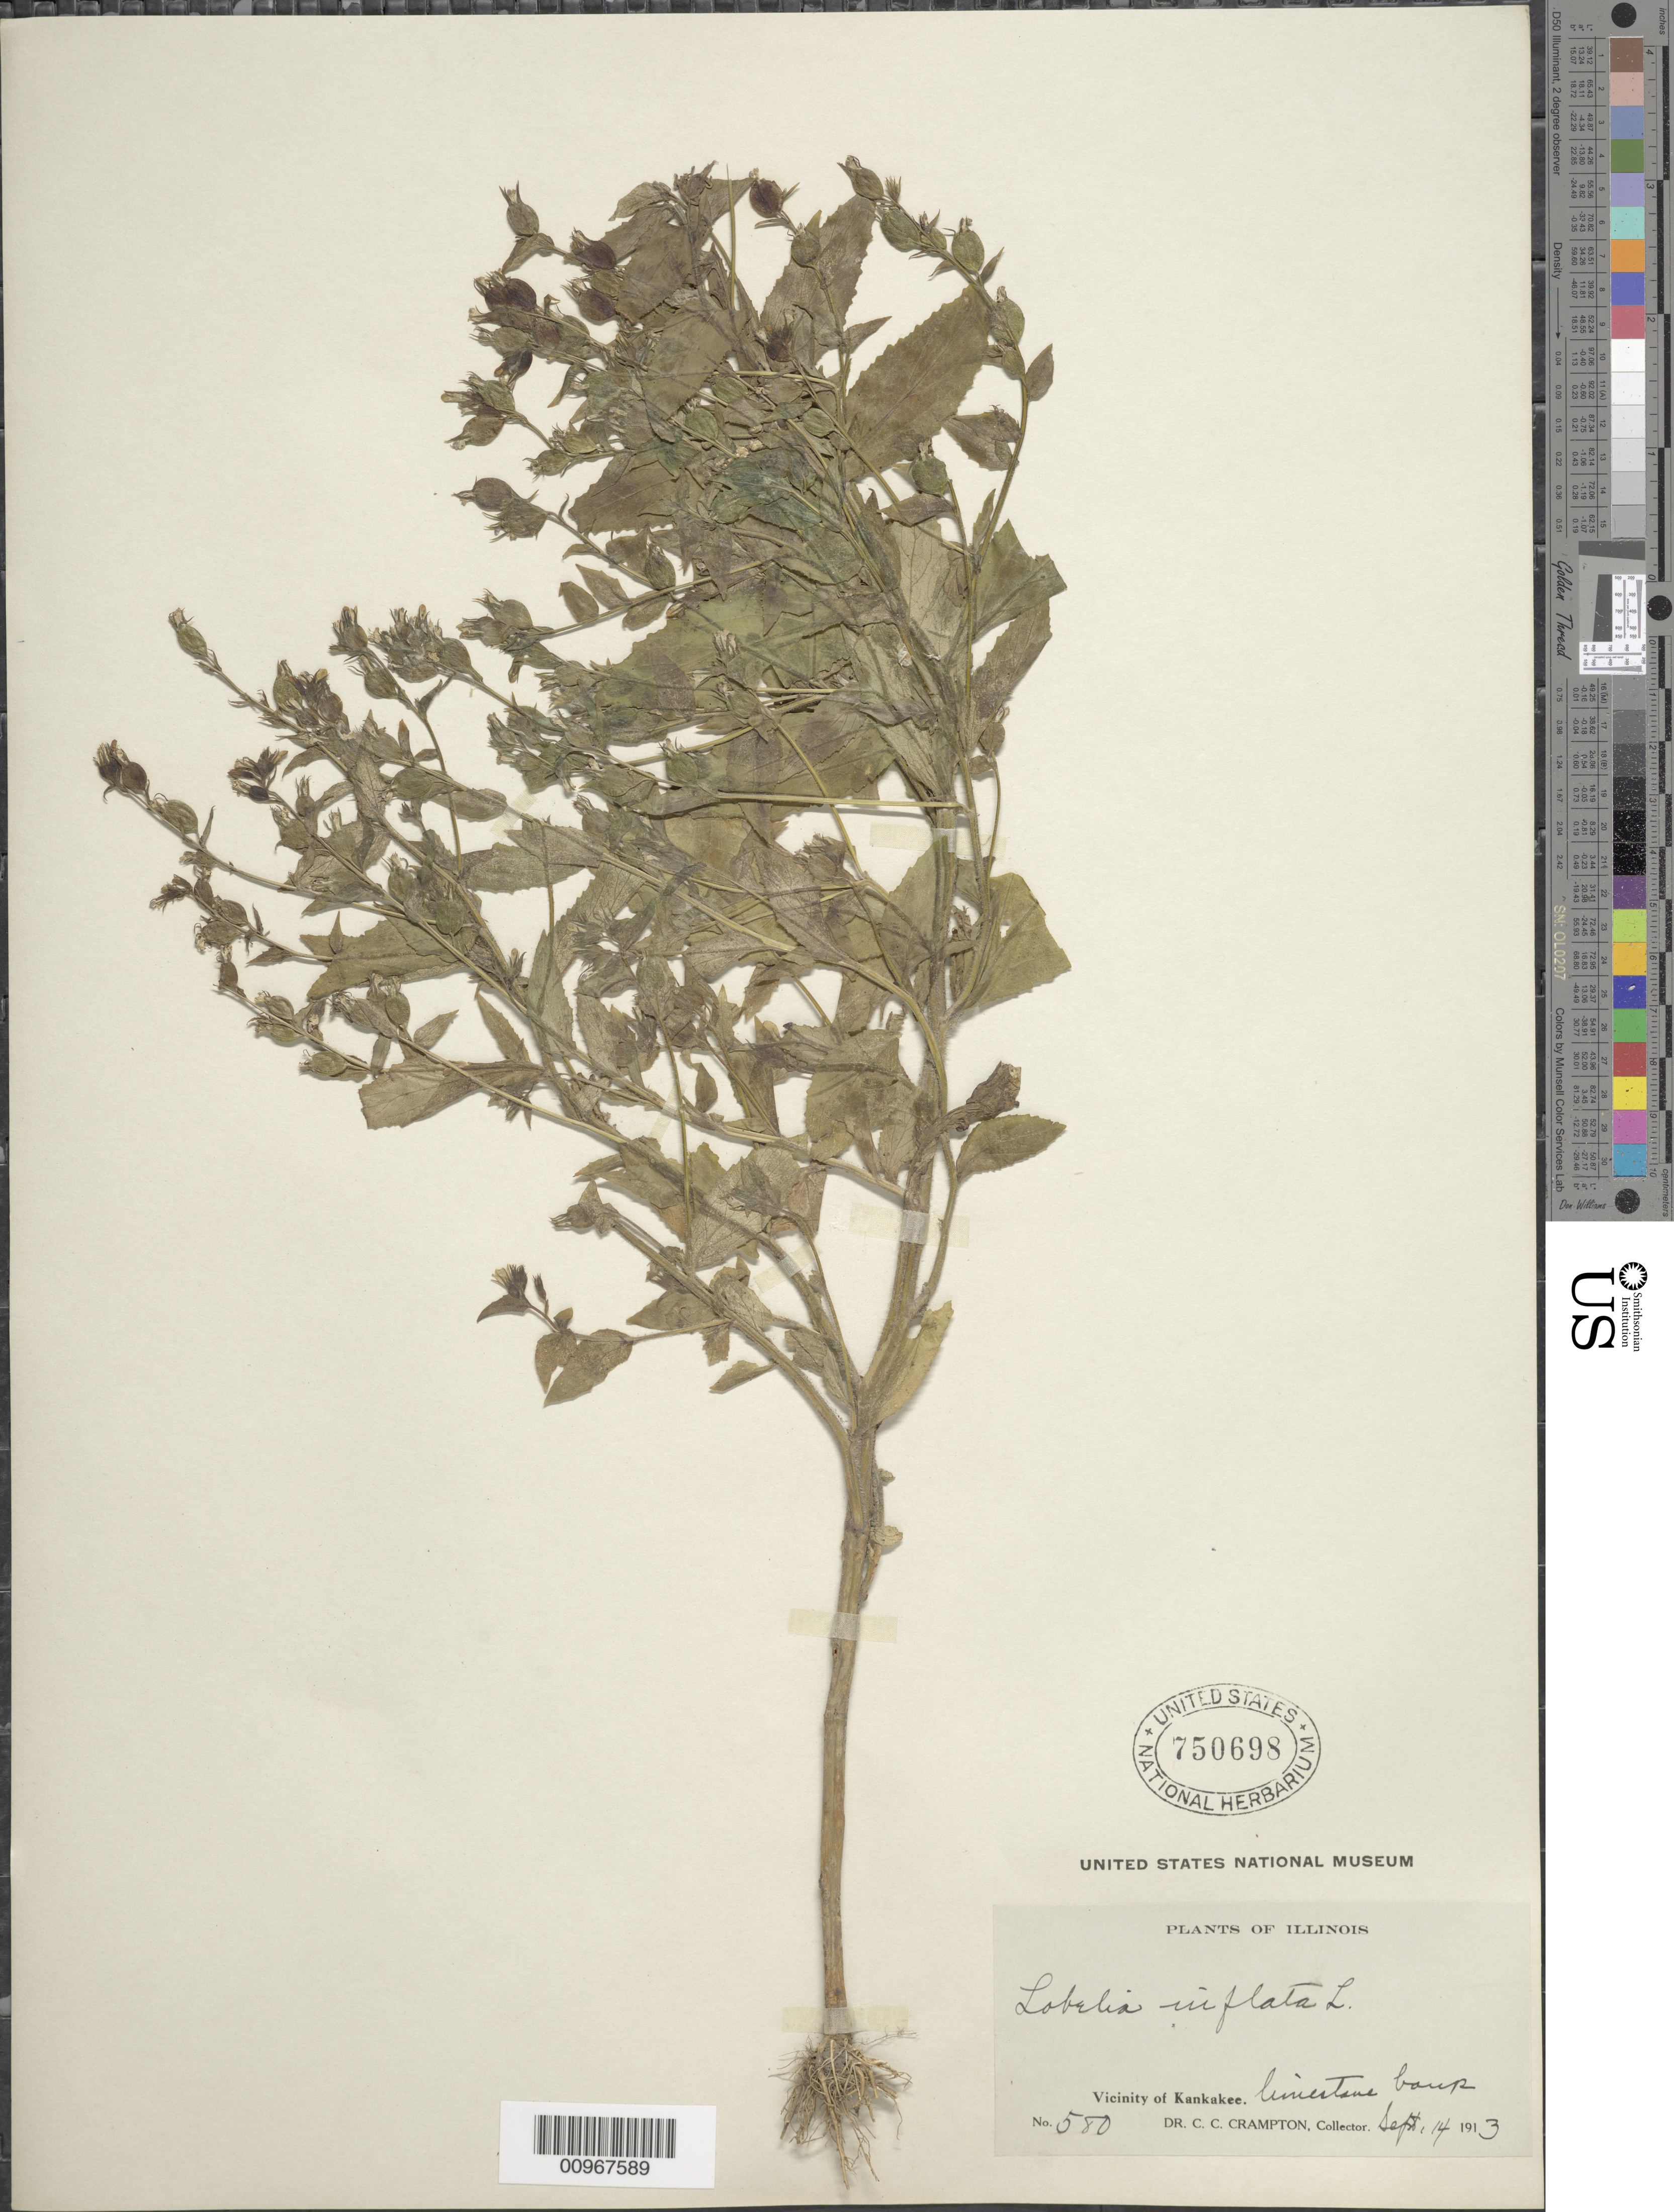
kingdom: Plantae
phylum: Tracheophyta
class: Magnoliopsida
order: Asterales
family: Campanulaceae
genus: Lobelia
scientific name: Lobelia inflata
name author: L.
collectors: C. Crampton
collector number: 580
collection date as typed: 14 Sep 1913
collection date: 1913-09-14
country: United States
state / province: Illinois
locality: Kankakee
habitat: limestone bank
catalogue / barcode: US 750698